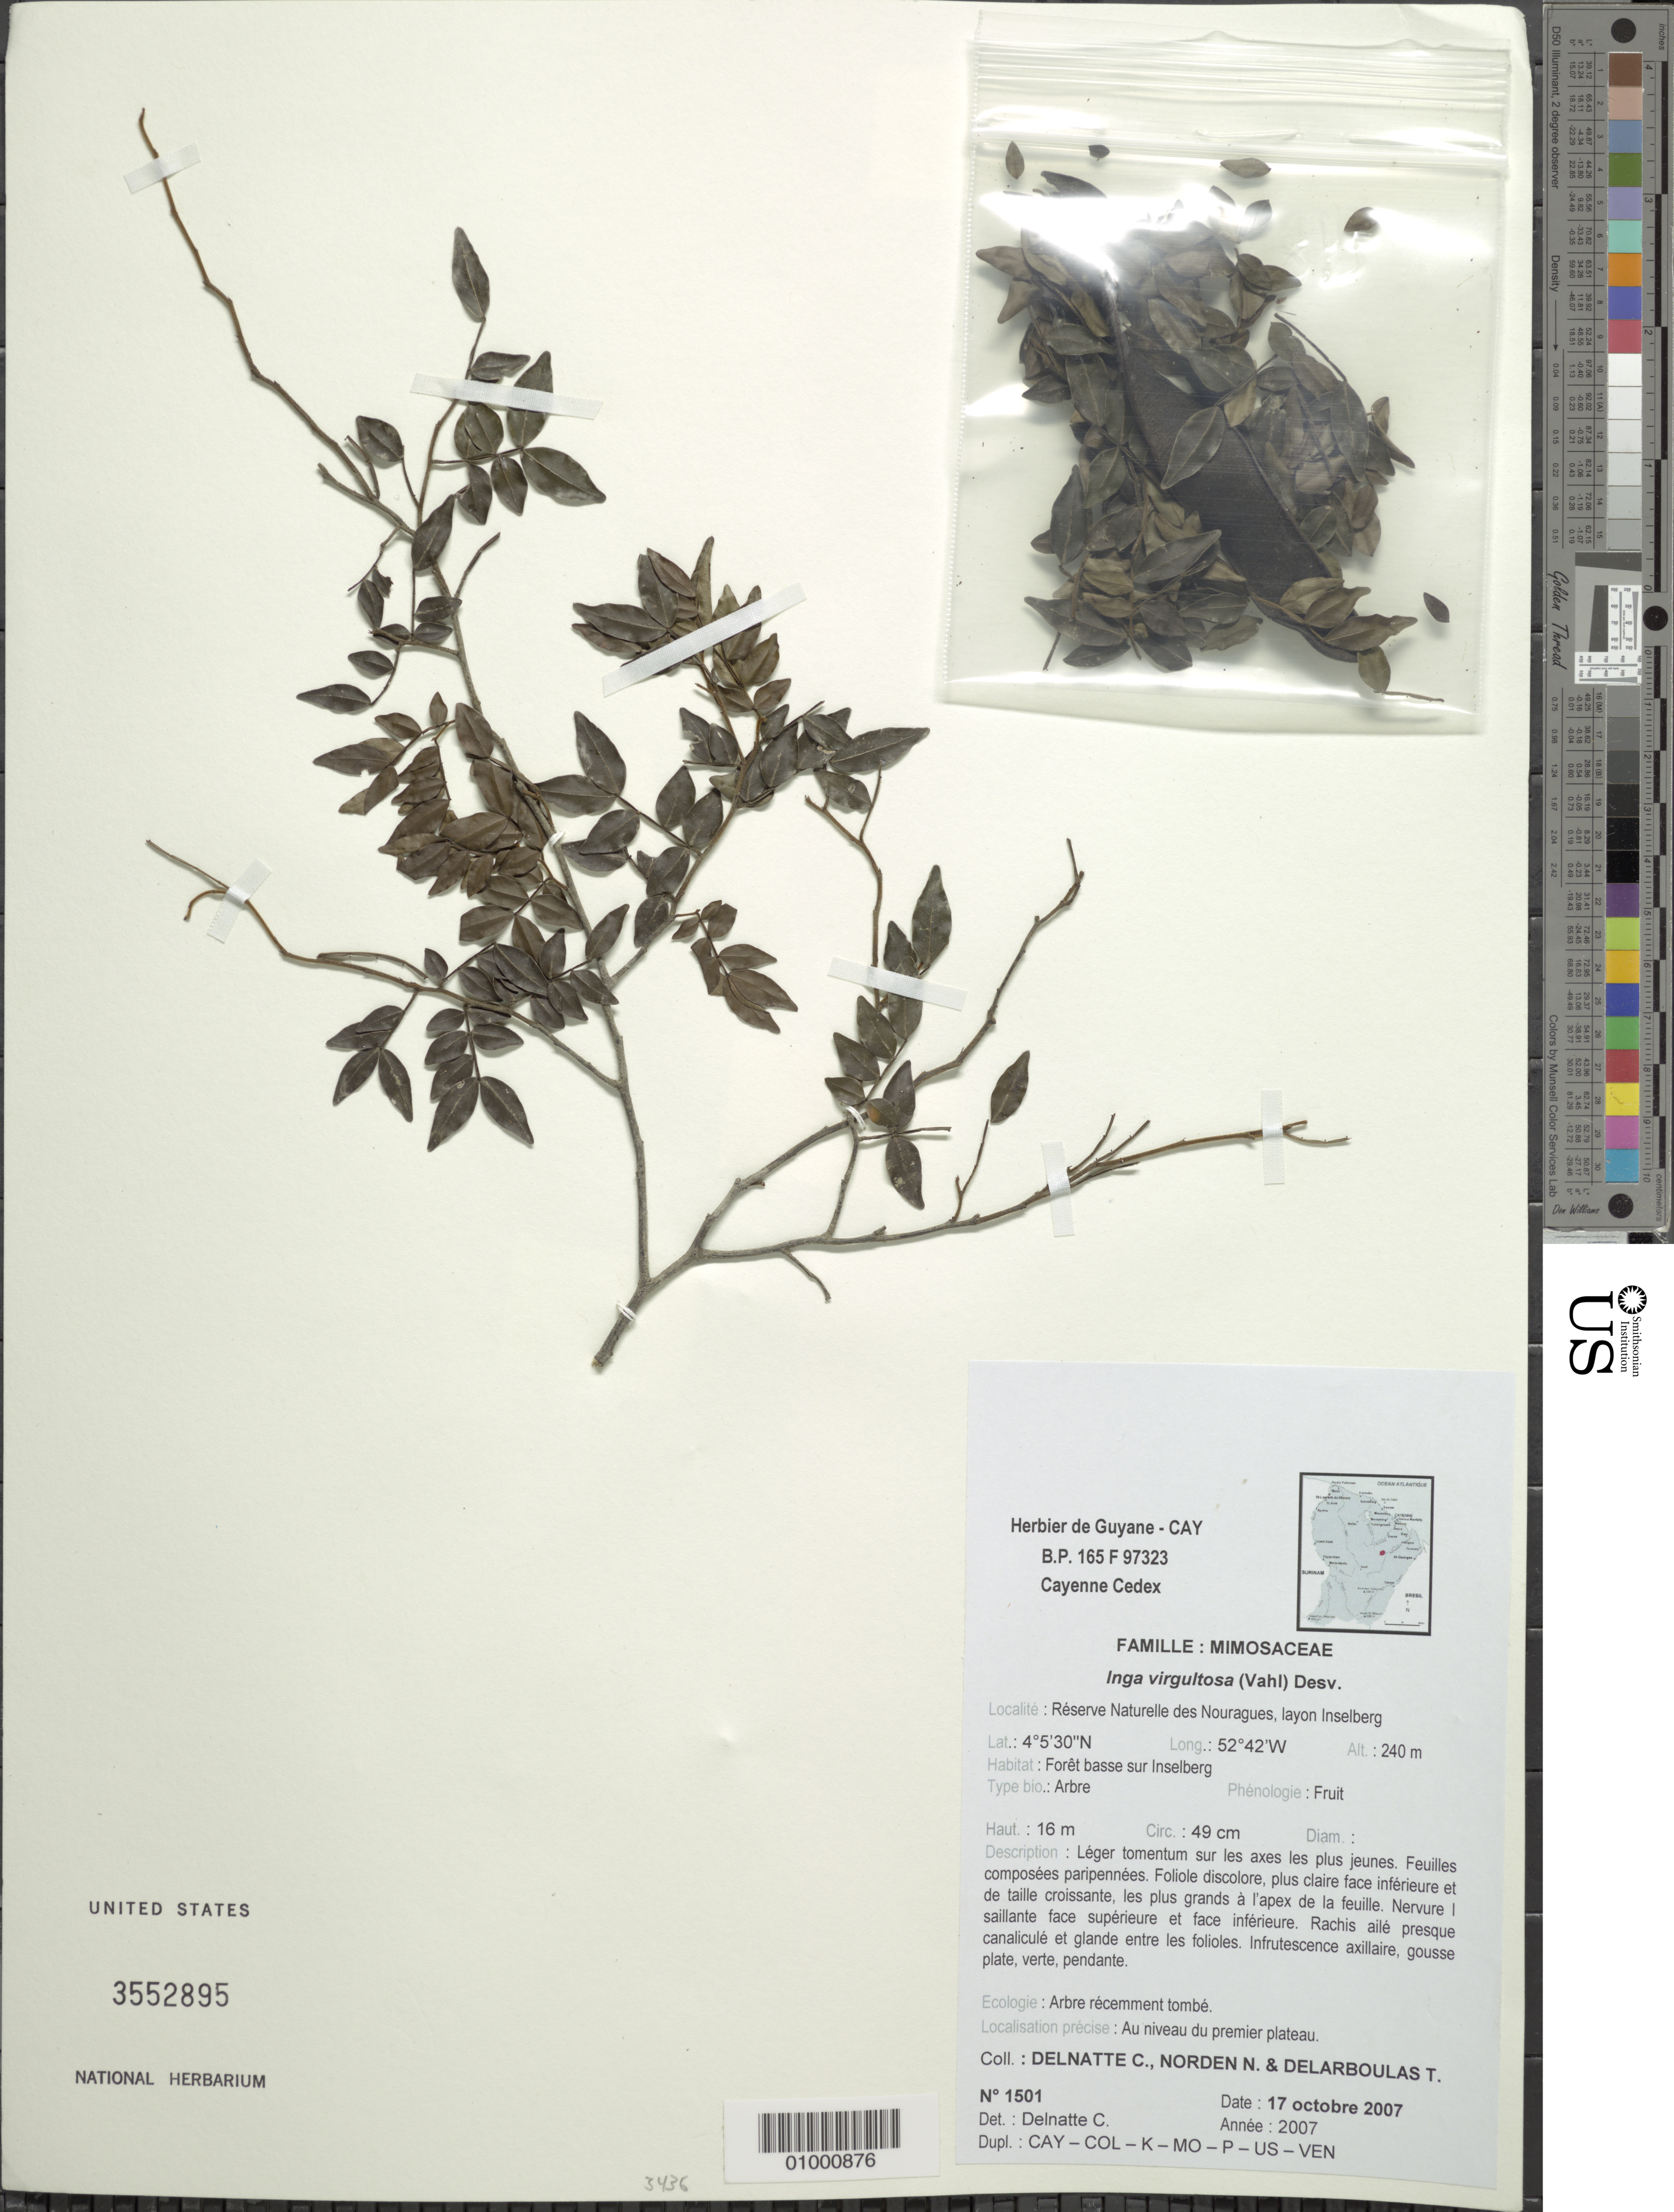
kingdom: Plantae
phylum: Tracheophyta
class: Magnoliopsida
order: Fabales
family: Fabaceae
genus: Inga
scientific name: Inga virgultosa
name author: (Vahl) Desv.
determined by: Delnatte, C.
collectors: C. Delnatte, N. Norden & T. Delarboulas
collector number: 1501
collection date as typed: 17-Oct-07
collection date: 2007-10-17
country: French Guiana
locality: Reserve Naturelle des Nouragues, layon Inselberg, au niveau du premier plateau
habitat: Foret basse sur inselberg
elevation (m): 240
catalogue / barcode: US 3552895